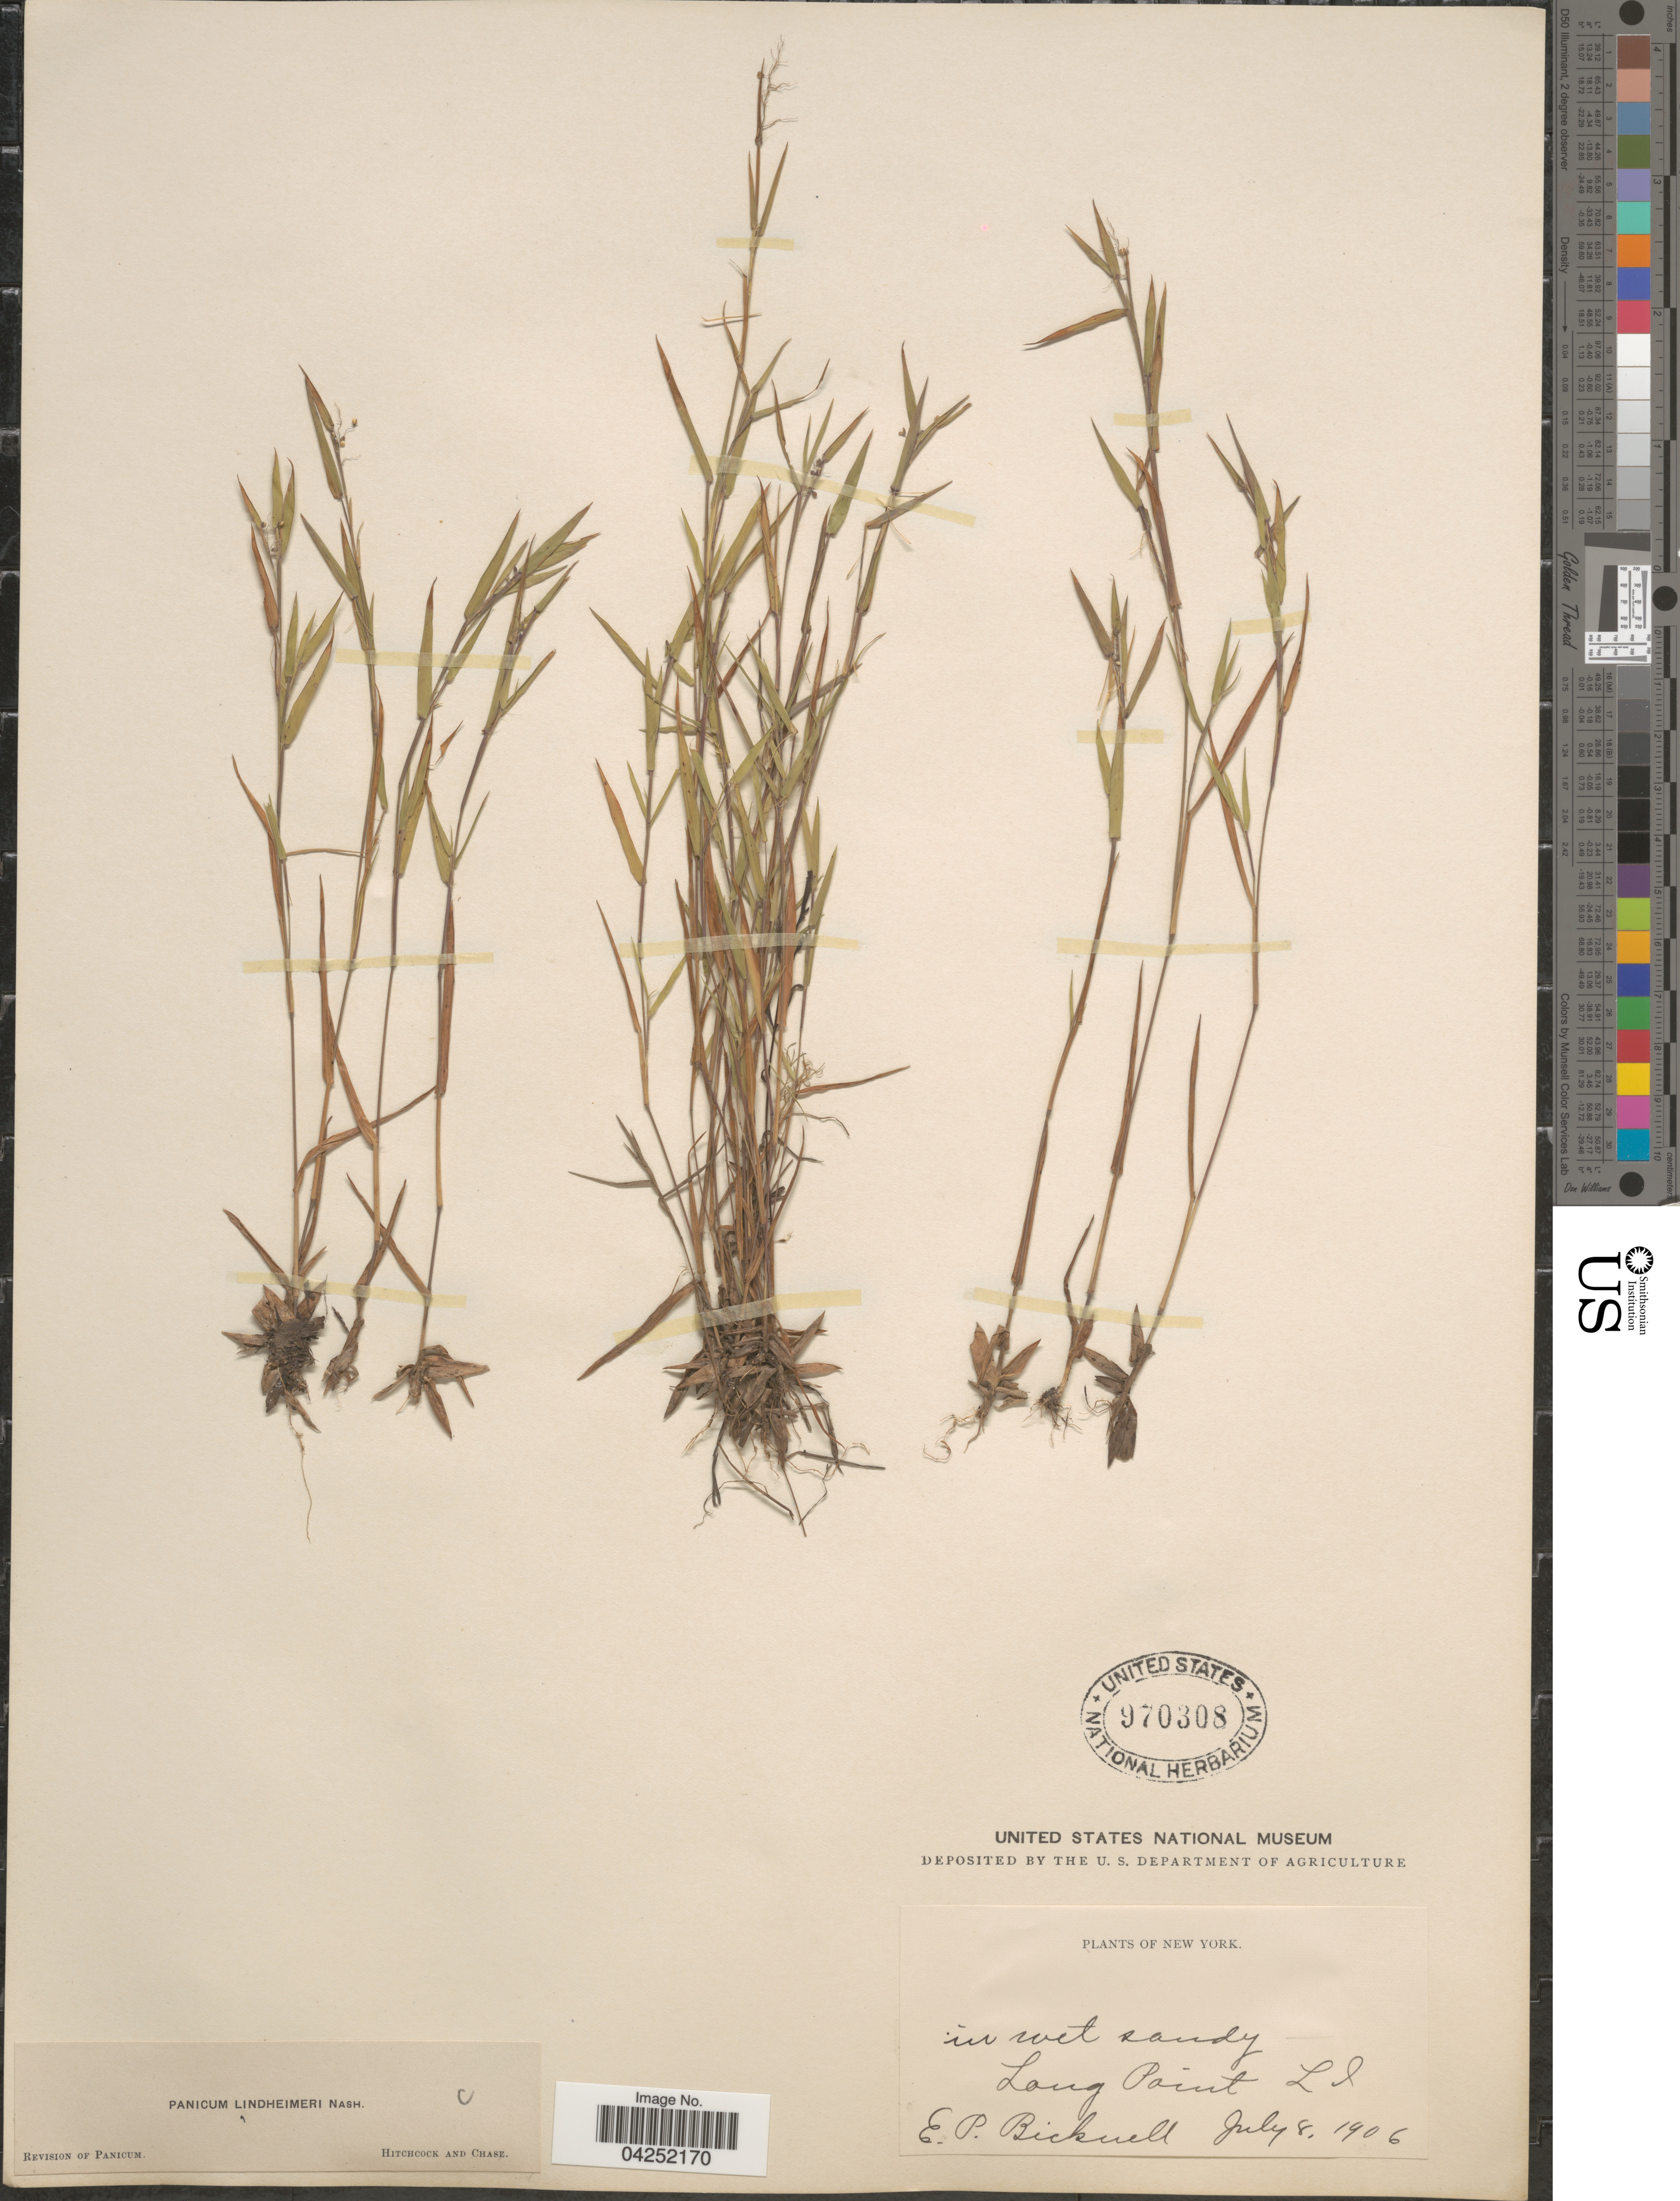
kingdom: Plantae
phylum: Tracheophyta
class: Liliopsida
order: Poales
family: Poaceae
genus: Dichanthelium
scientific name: Dichanthelium acuminatum var. lindheimeri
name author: (Nash) Gould & C.A. Clark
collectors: E. P. Bicknell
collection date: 1906-07-08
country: United States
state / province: New York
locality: In wet sandy Long Point L.I.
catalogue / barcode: US 970308